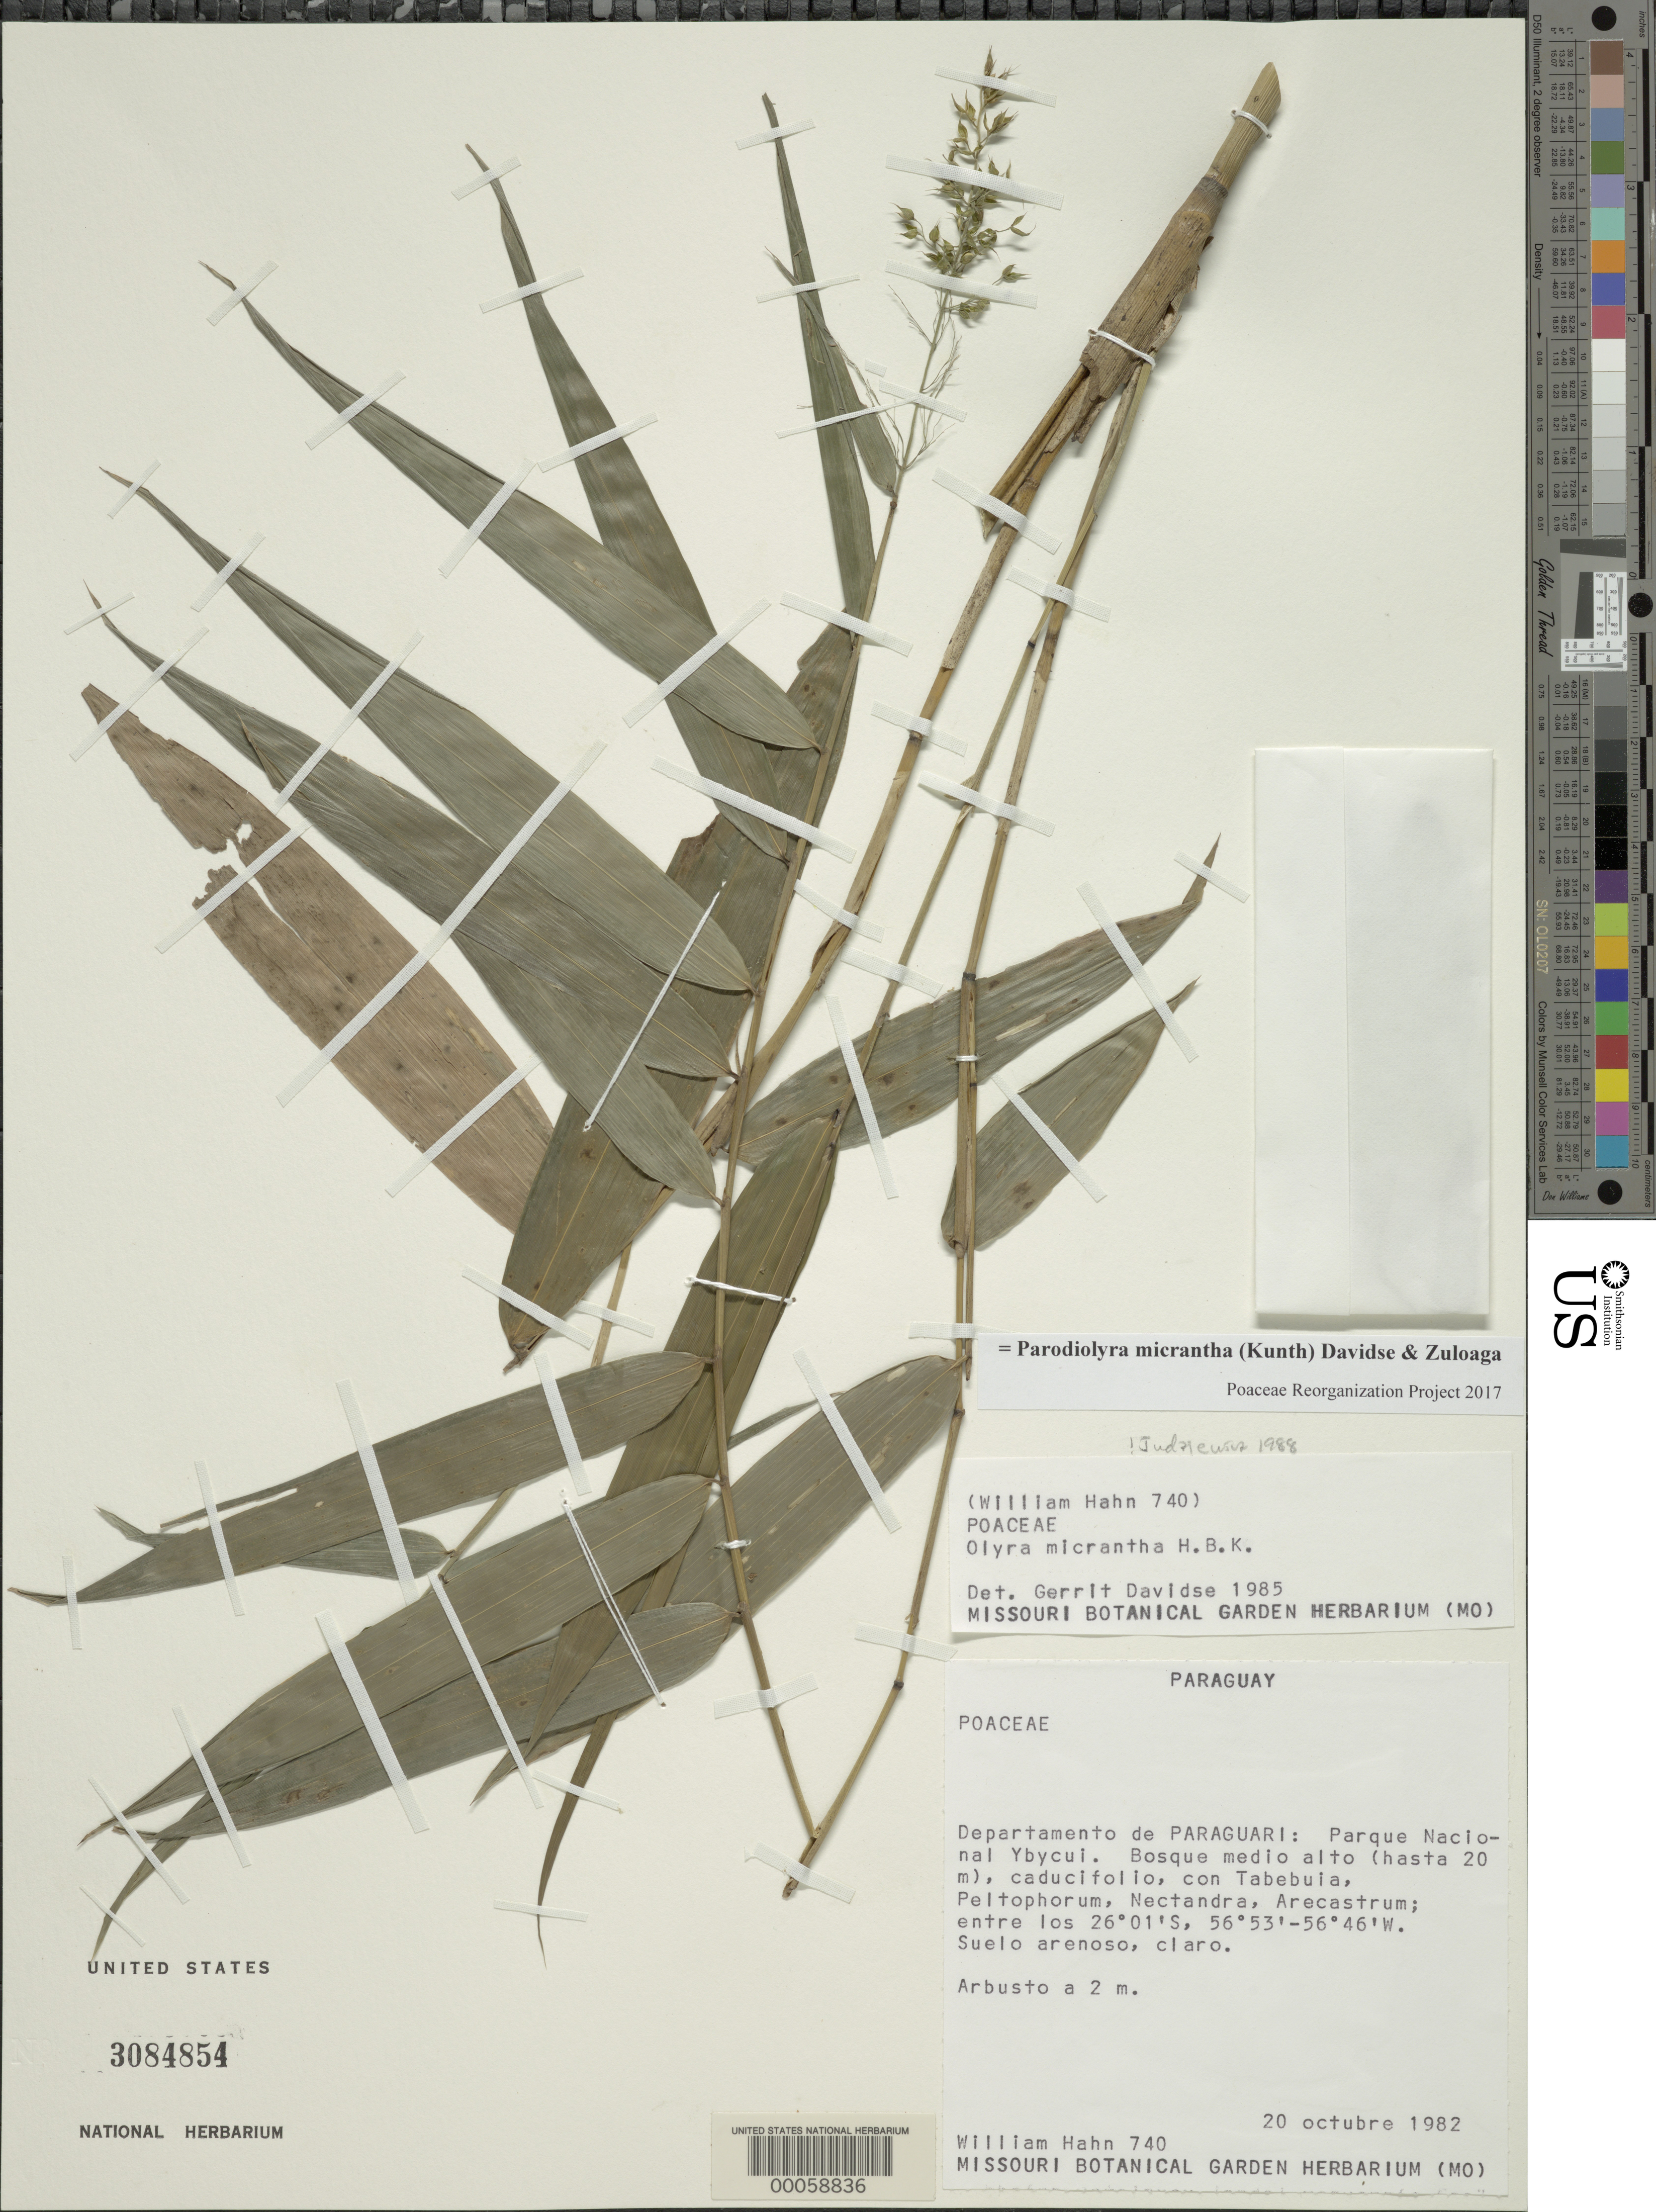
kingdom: Plantae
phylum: Tracheophyta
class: Liliopsida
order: Poales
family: Poaceae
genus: Parodiolyra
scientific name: Parodiolyra micrantha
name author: (Kunth) Davidse & Zuloaga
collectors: W. J. Hahn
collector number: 740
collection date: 1982-10-20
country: Paraguay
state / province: Paraguari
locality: Parque Nacional Ybycui, Bosque medio alto (hasta 20 m) , caducifolio, con Tabebuia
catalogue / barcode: US 3084854